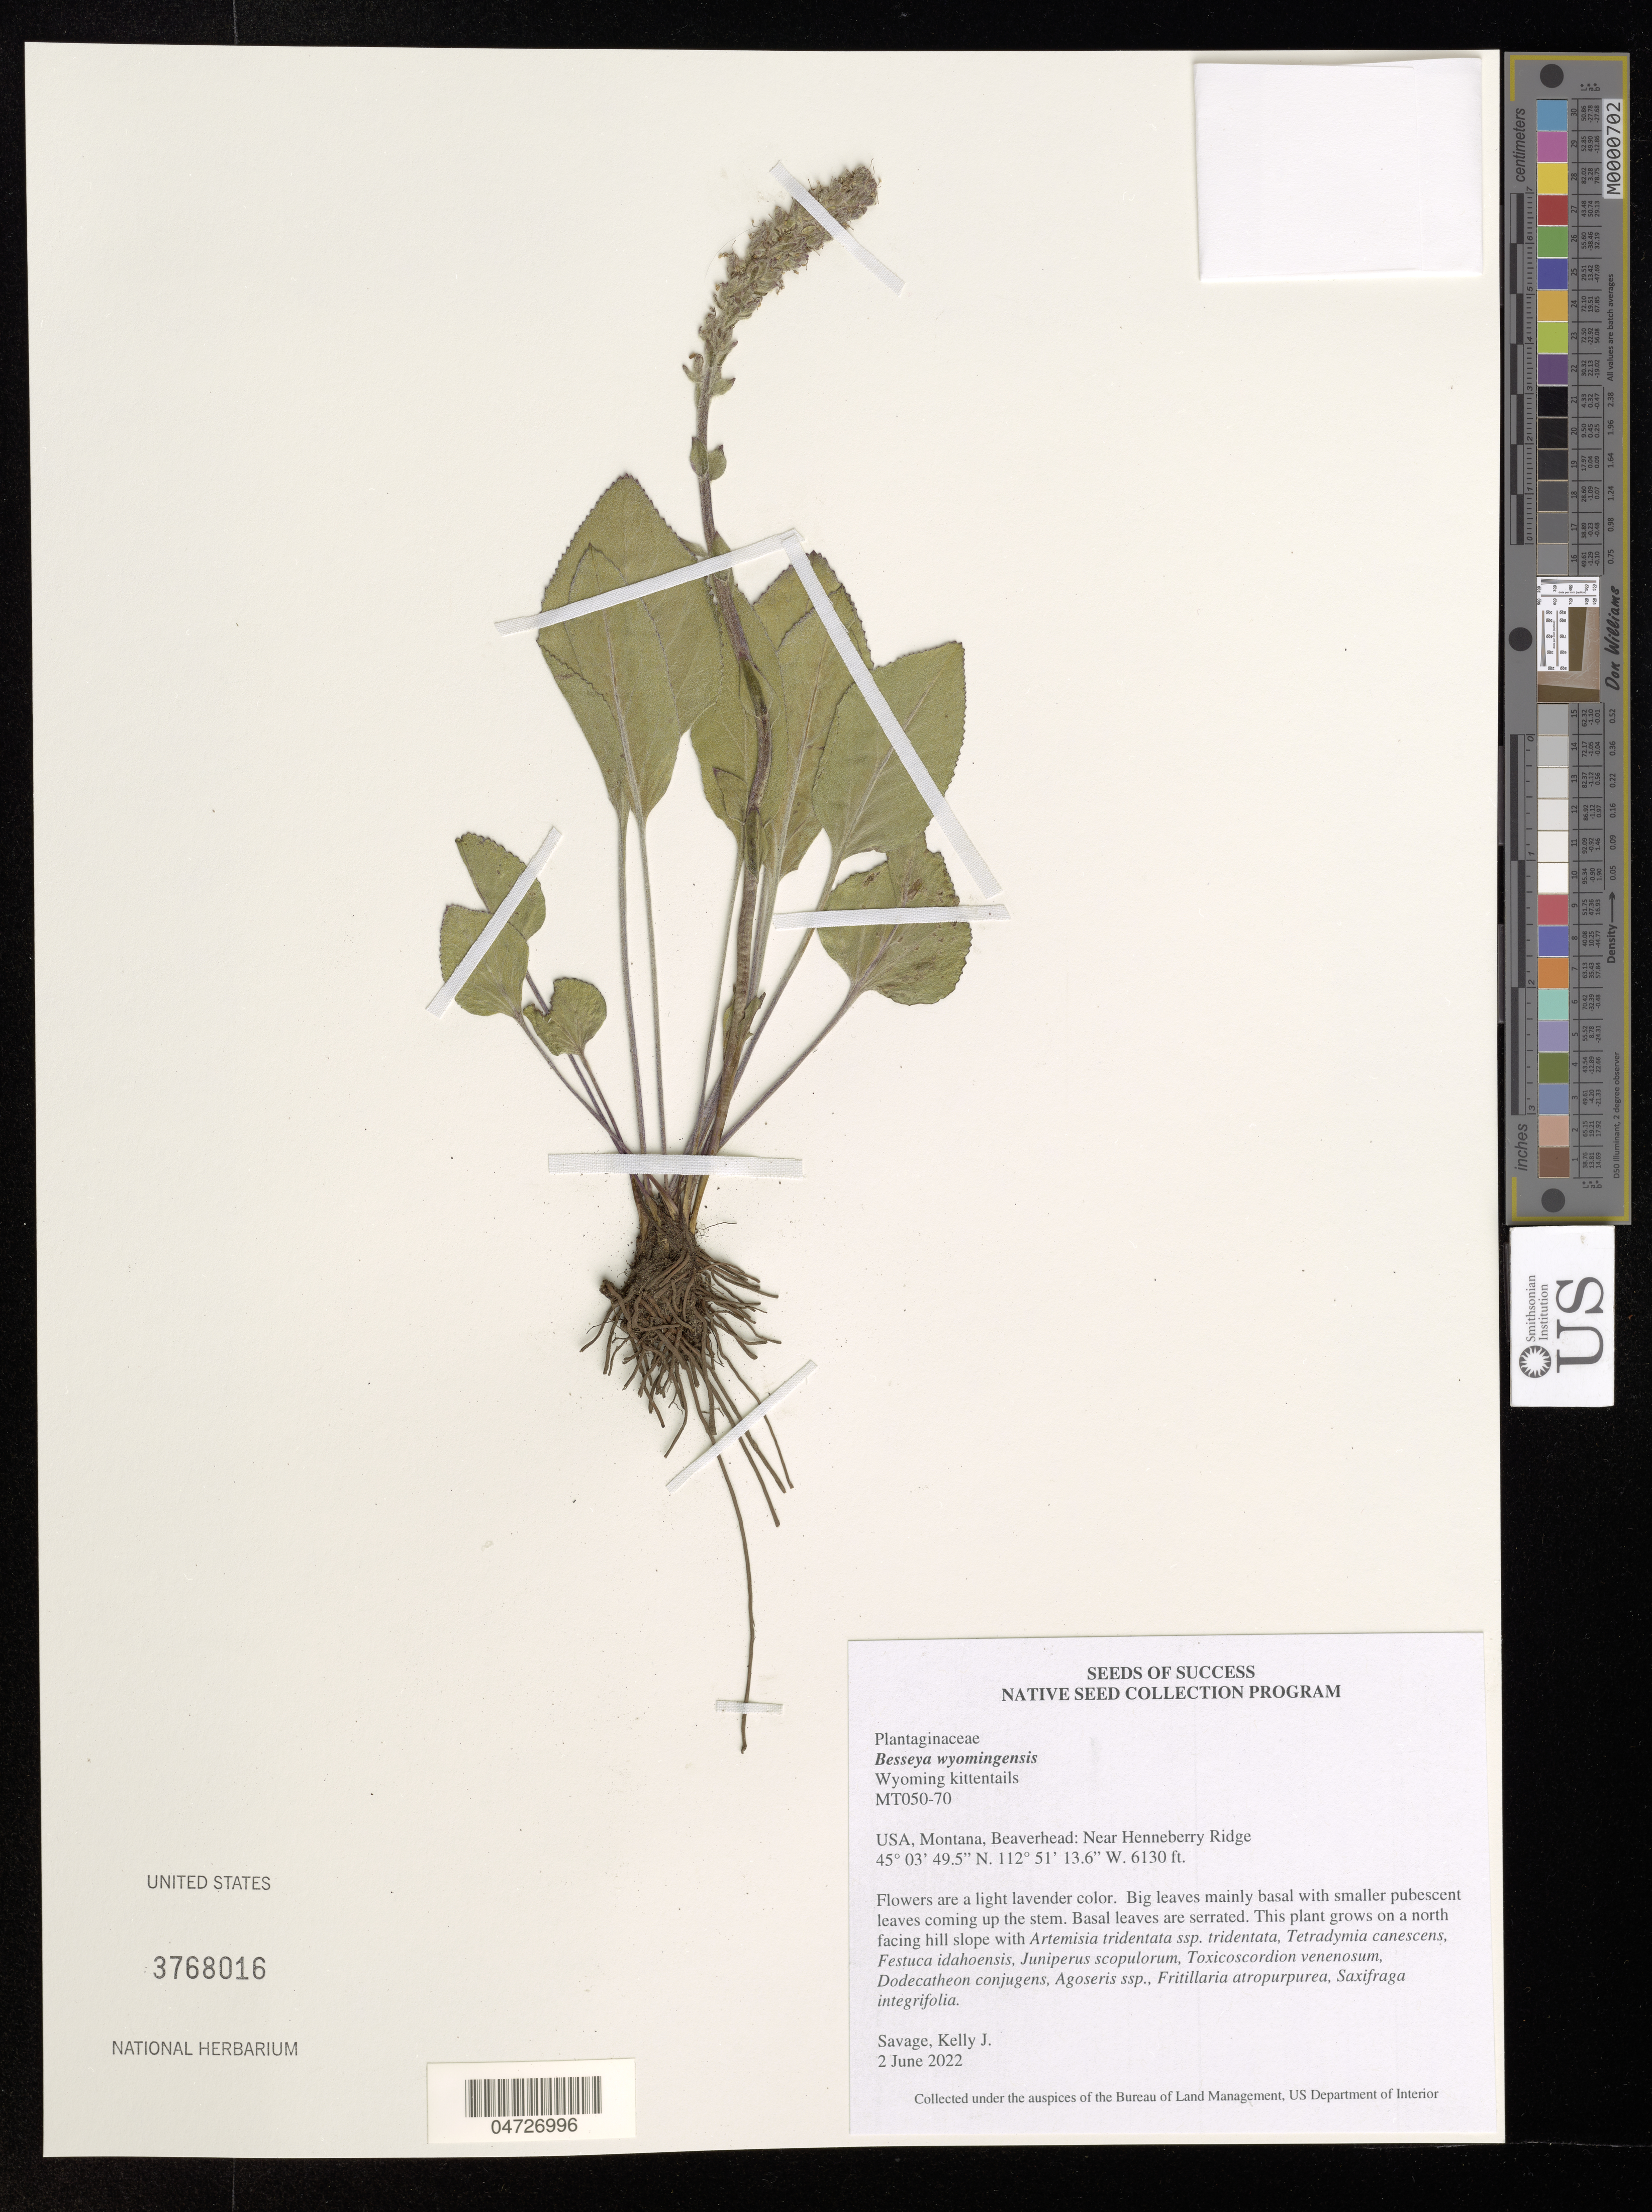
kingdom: Plantae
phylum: Tracheophyta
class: Magnoliopsida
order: Lamiales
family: Plantaginaceae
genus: Veronica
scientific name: Veronica wyomingensis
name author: (A. Nelson) M.M.Mart. Ort. & Albach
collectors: K. Savage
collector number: MT050-70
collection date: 2022-06-02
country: United States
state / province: Montana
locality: Beaverhead: Near Henneberry Ridge.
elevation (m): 1868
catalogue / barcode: US 3768016